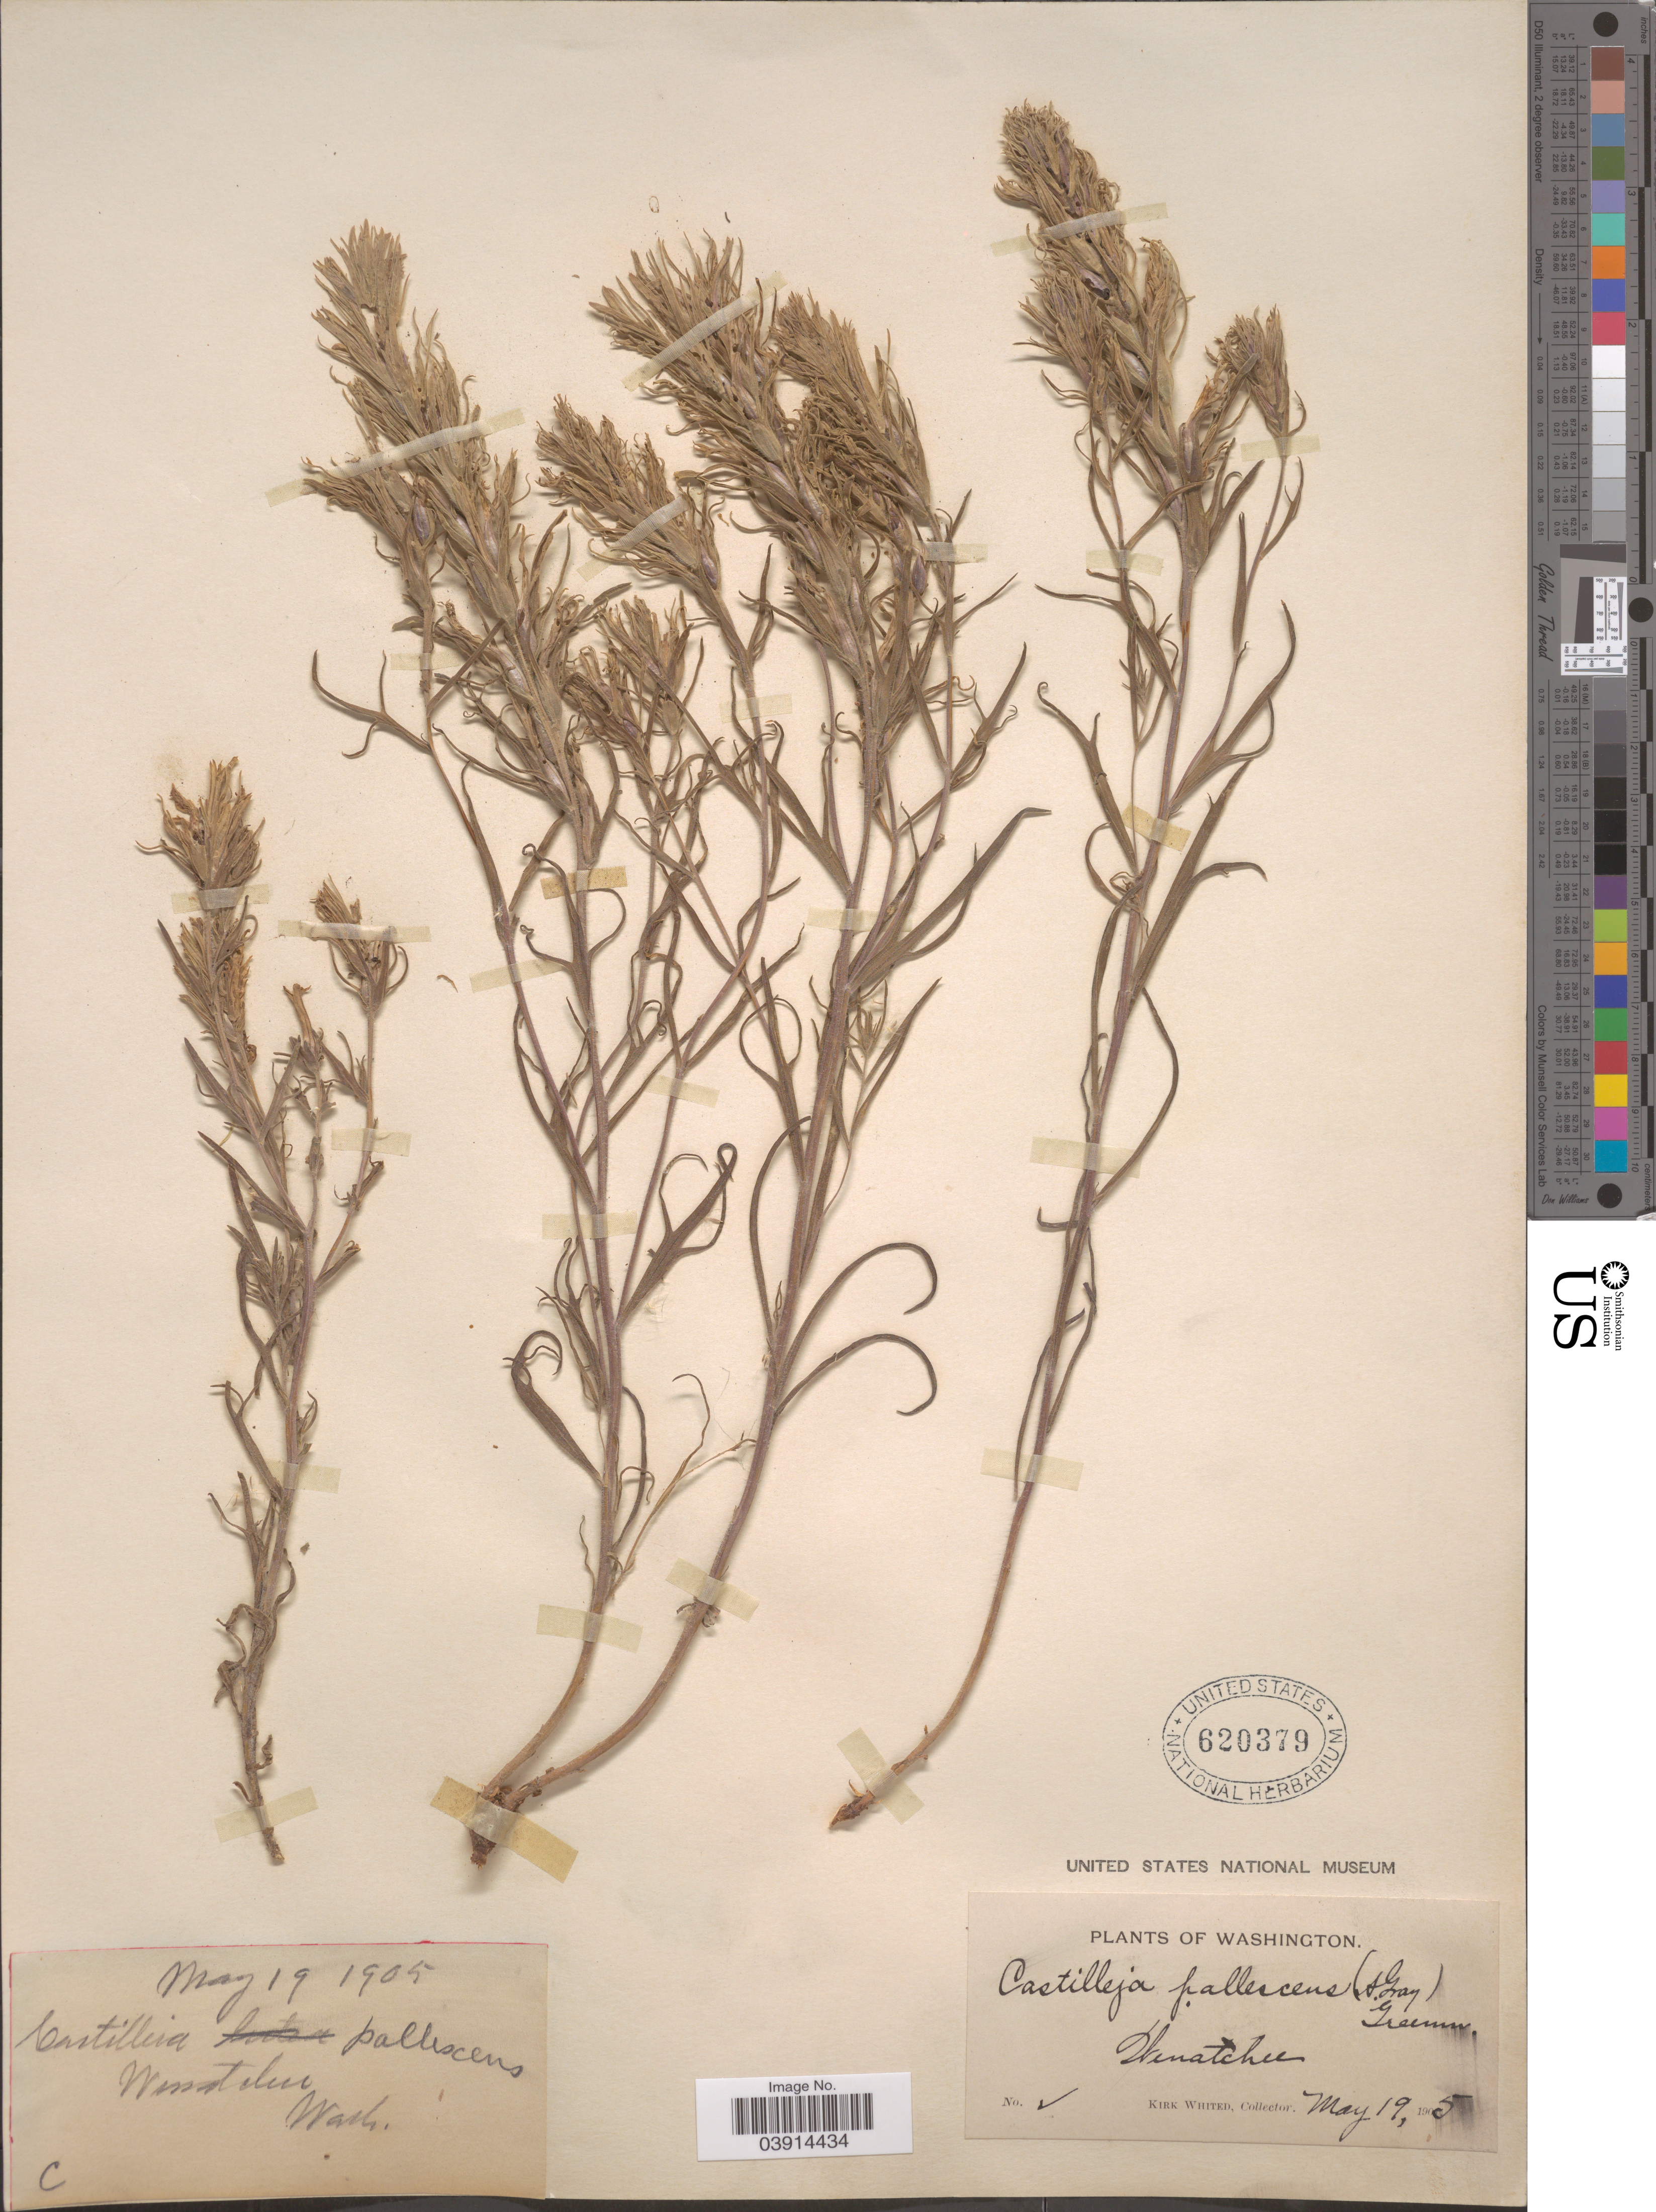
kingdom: Plantae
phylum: Tracheophyta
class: Magnoliopsida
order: Lamiales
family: Orobanchaceae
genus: Castilleja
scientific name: Castilleja thompsonii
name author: Pennell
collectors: K. Whited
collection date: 1905-05-19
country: United States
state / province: Washington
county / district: Chelan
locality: Wenatchee.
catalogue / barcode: US 620379